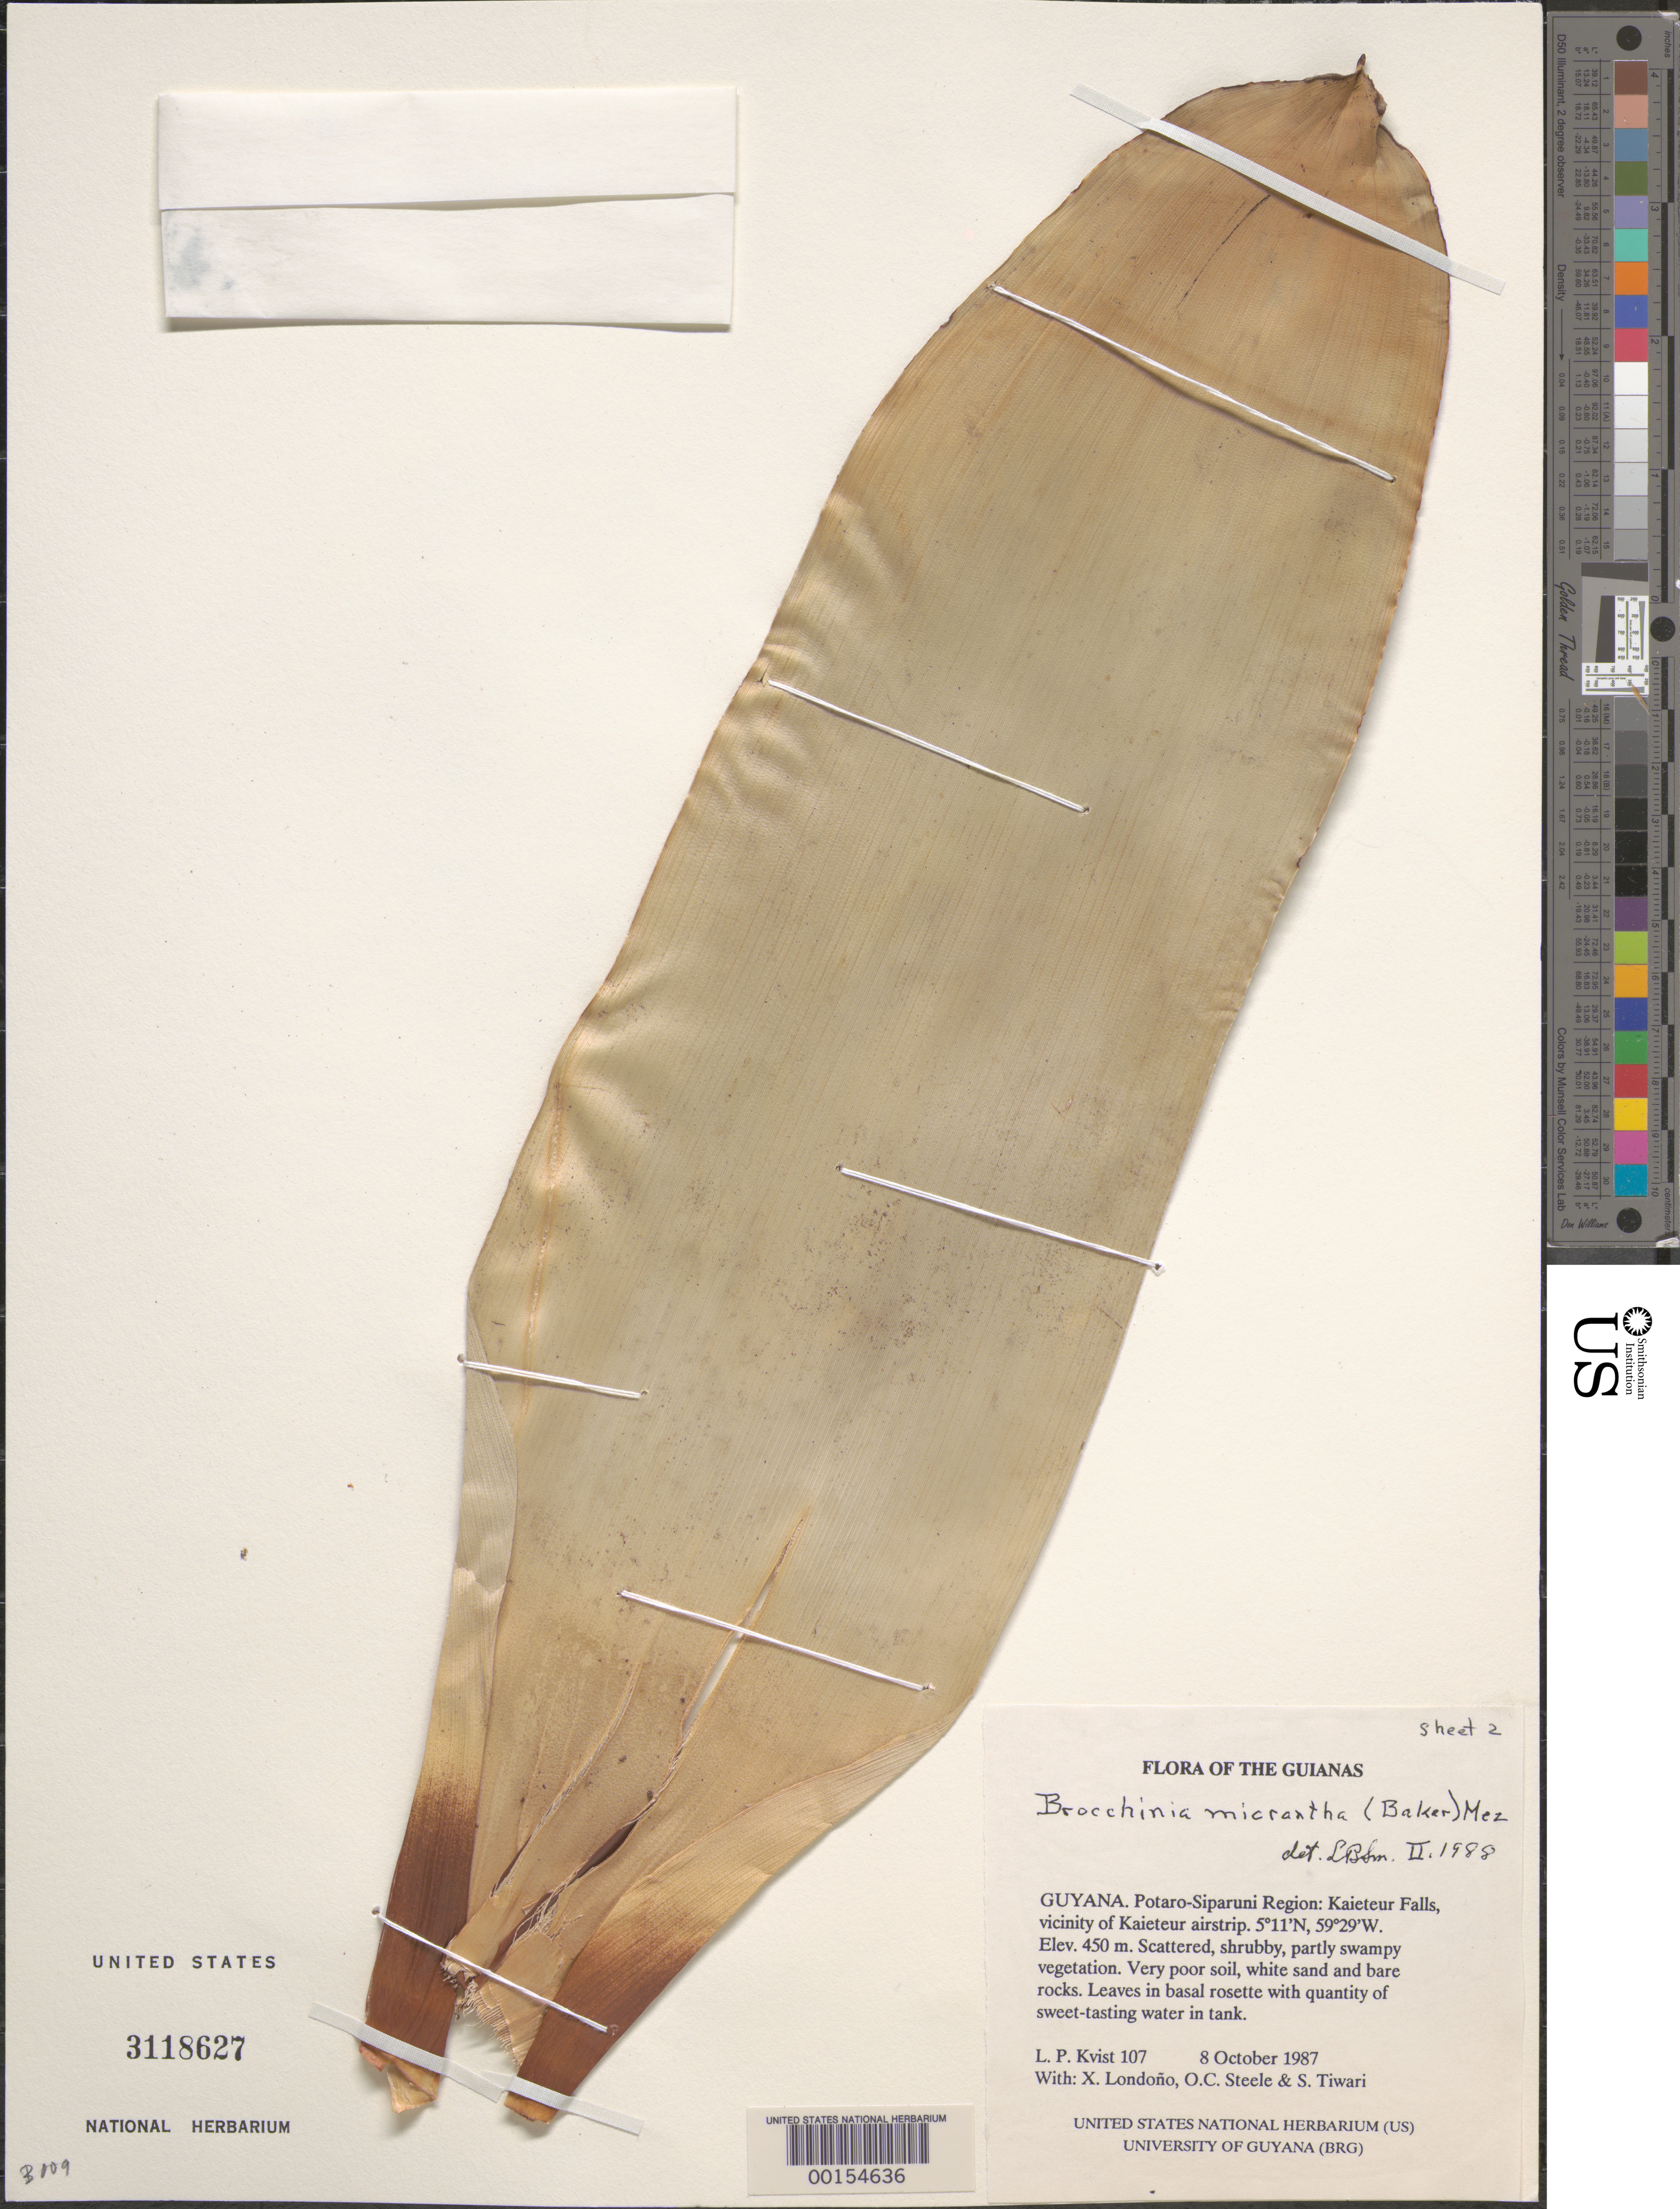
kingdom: Plantae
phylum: Tracheophyta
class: Liliopsida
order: Poales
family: Bromeliaceae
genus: Brocchinia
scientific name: Brocchinia micrantha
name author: (Baker) Mez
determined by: Smith, Lyman B., (US), NMNH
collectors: L. P. Kvist, X. Londoño, O. C. Steele & S. Tiwari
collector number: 107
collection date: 1987-10-08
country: Guyana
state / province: Potaro-Siparuni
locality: The Guianas. Potaro-Siparuni Region: Kaieteur Falls, vicinity of Kaieteur airstrip.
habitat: Scattered, shrubby, partly swampy vegetation. Very poor soil, white sand and bare rocks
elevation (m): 450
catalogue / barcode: US 3118627